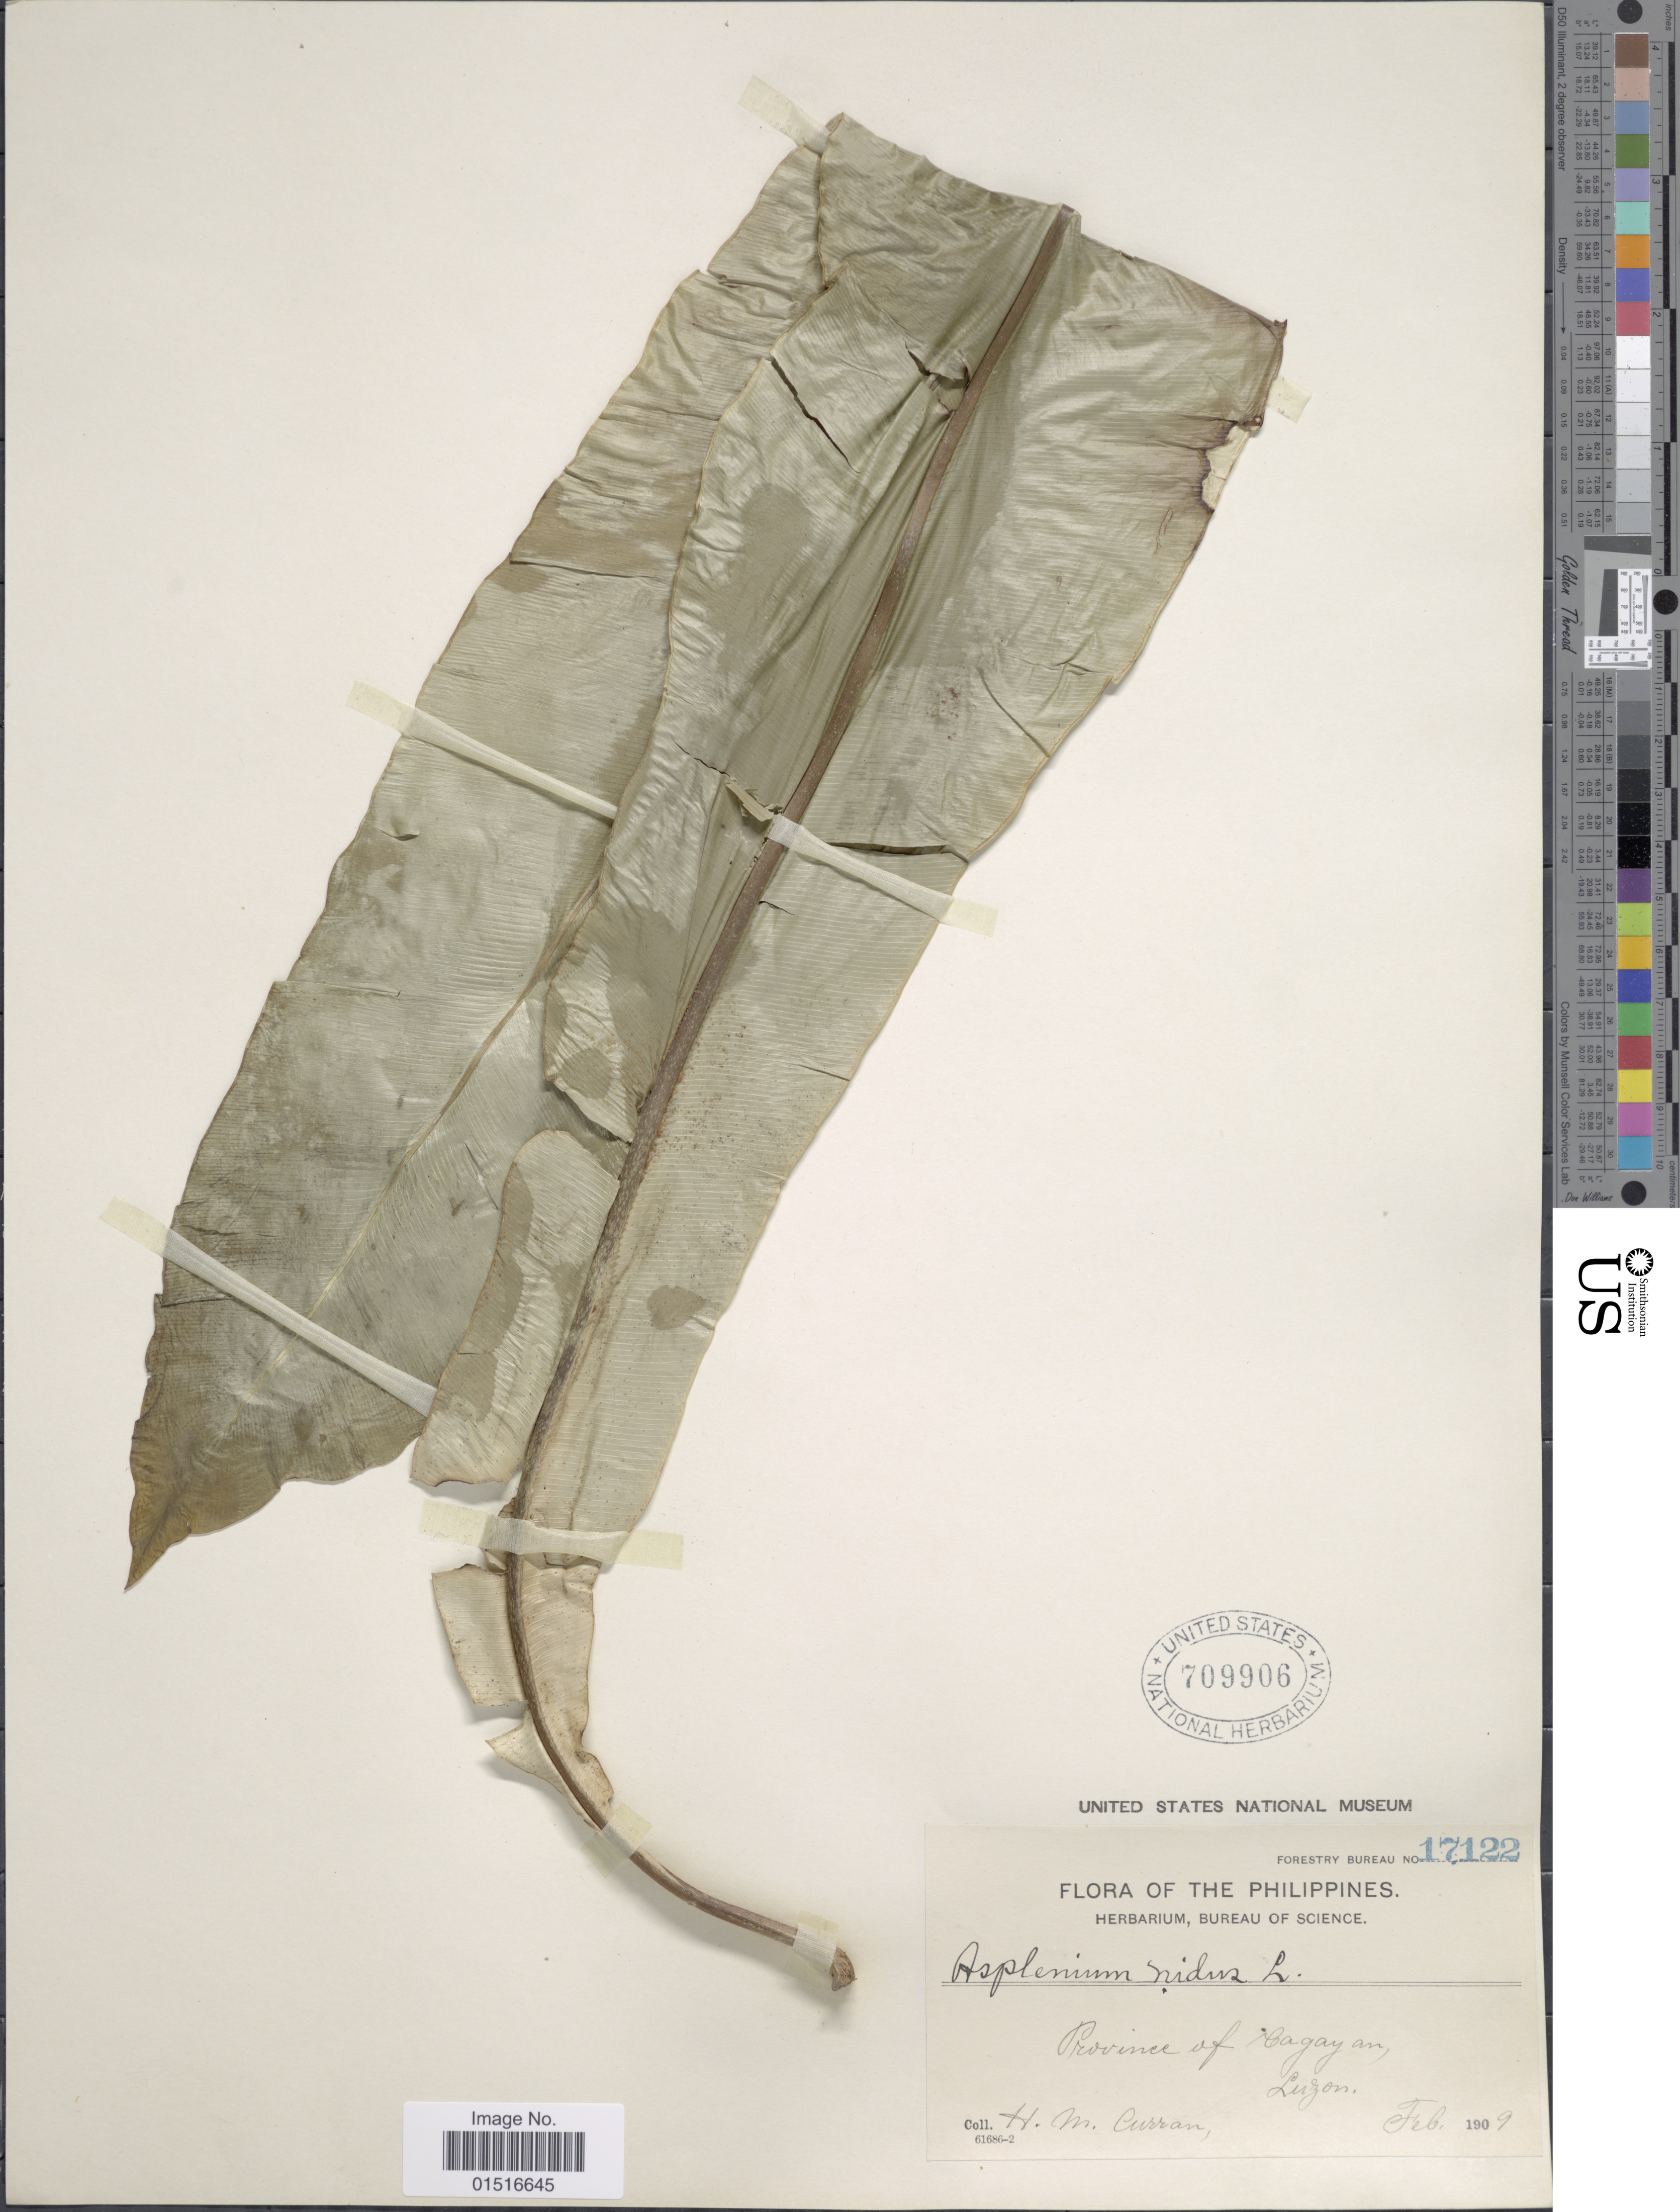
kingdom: Plantae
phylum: Tracheophyta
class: Polypodiopsida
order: Polypodiales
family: Aspleniaceae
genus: Asplenium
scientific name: Asplenium nidus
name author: L.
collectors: H. M. Curran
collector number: Forestry Bureau 17122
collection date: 1909-02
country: Philippines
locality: Province of Cagayan, Luzon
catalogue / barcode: US 709906